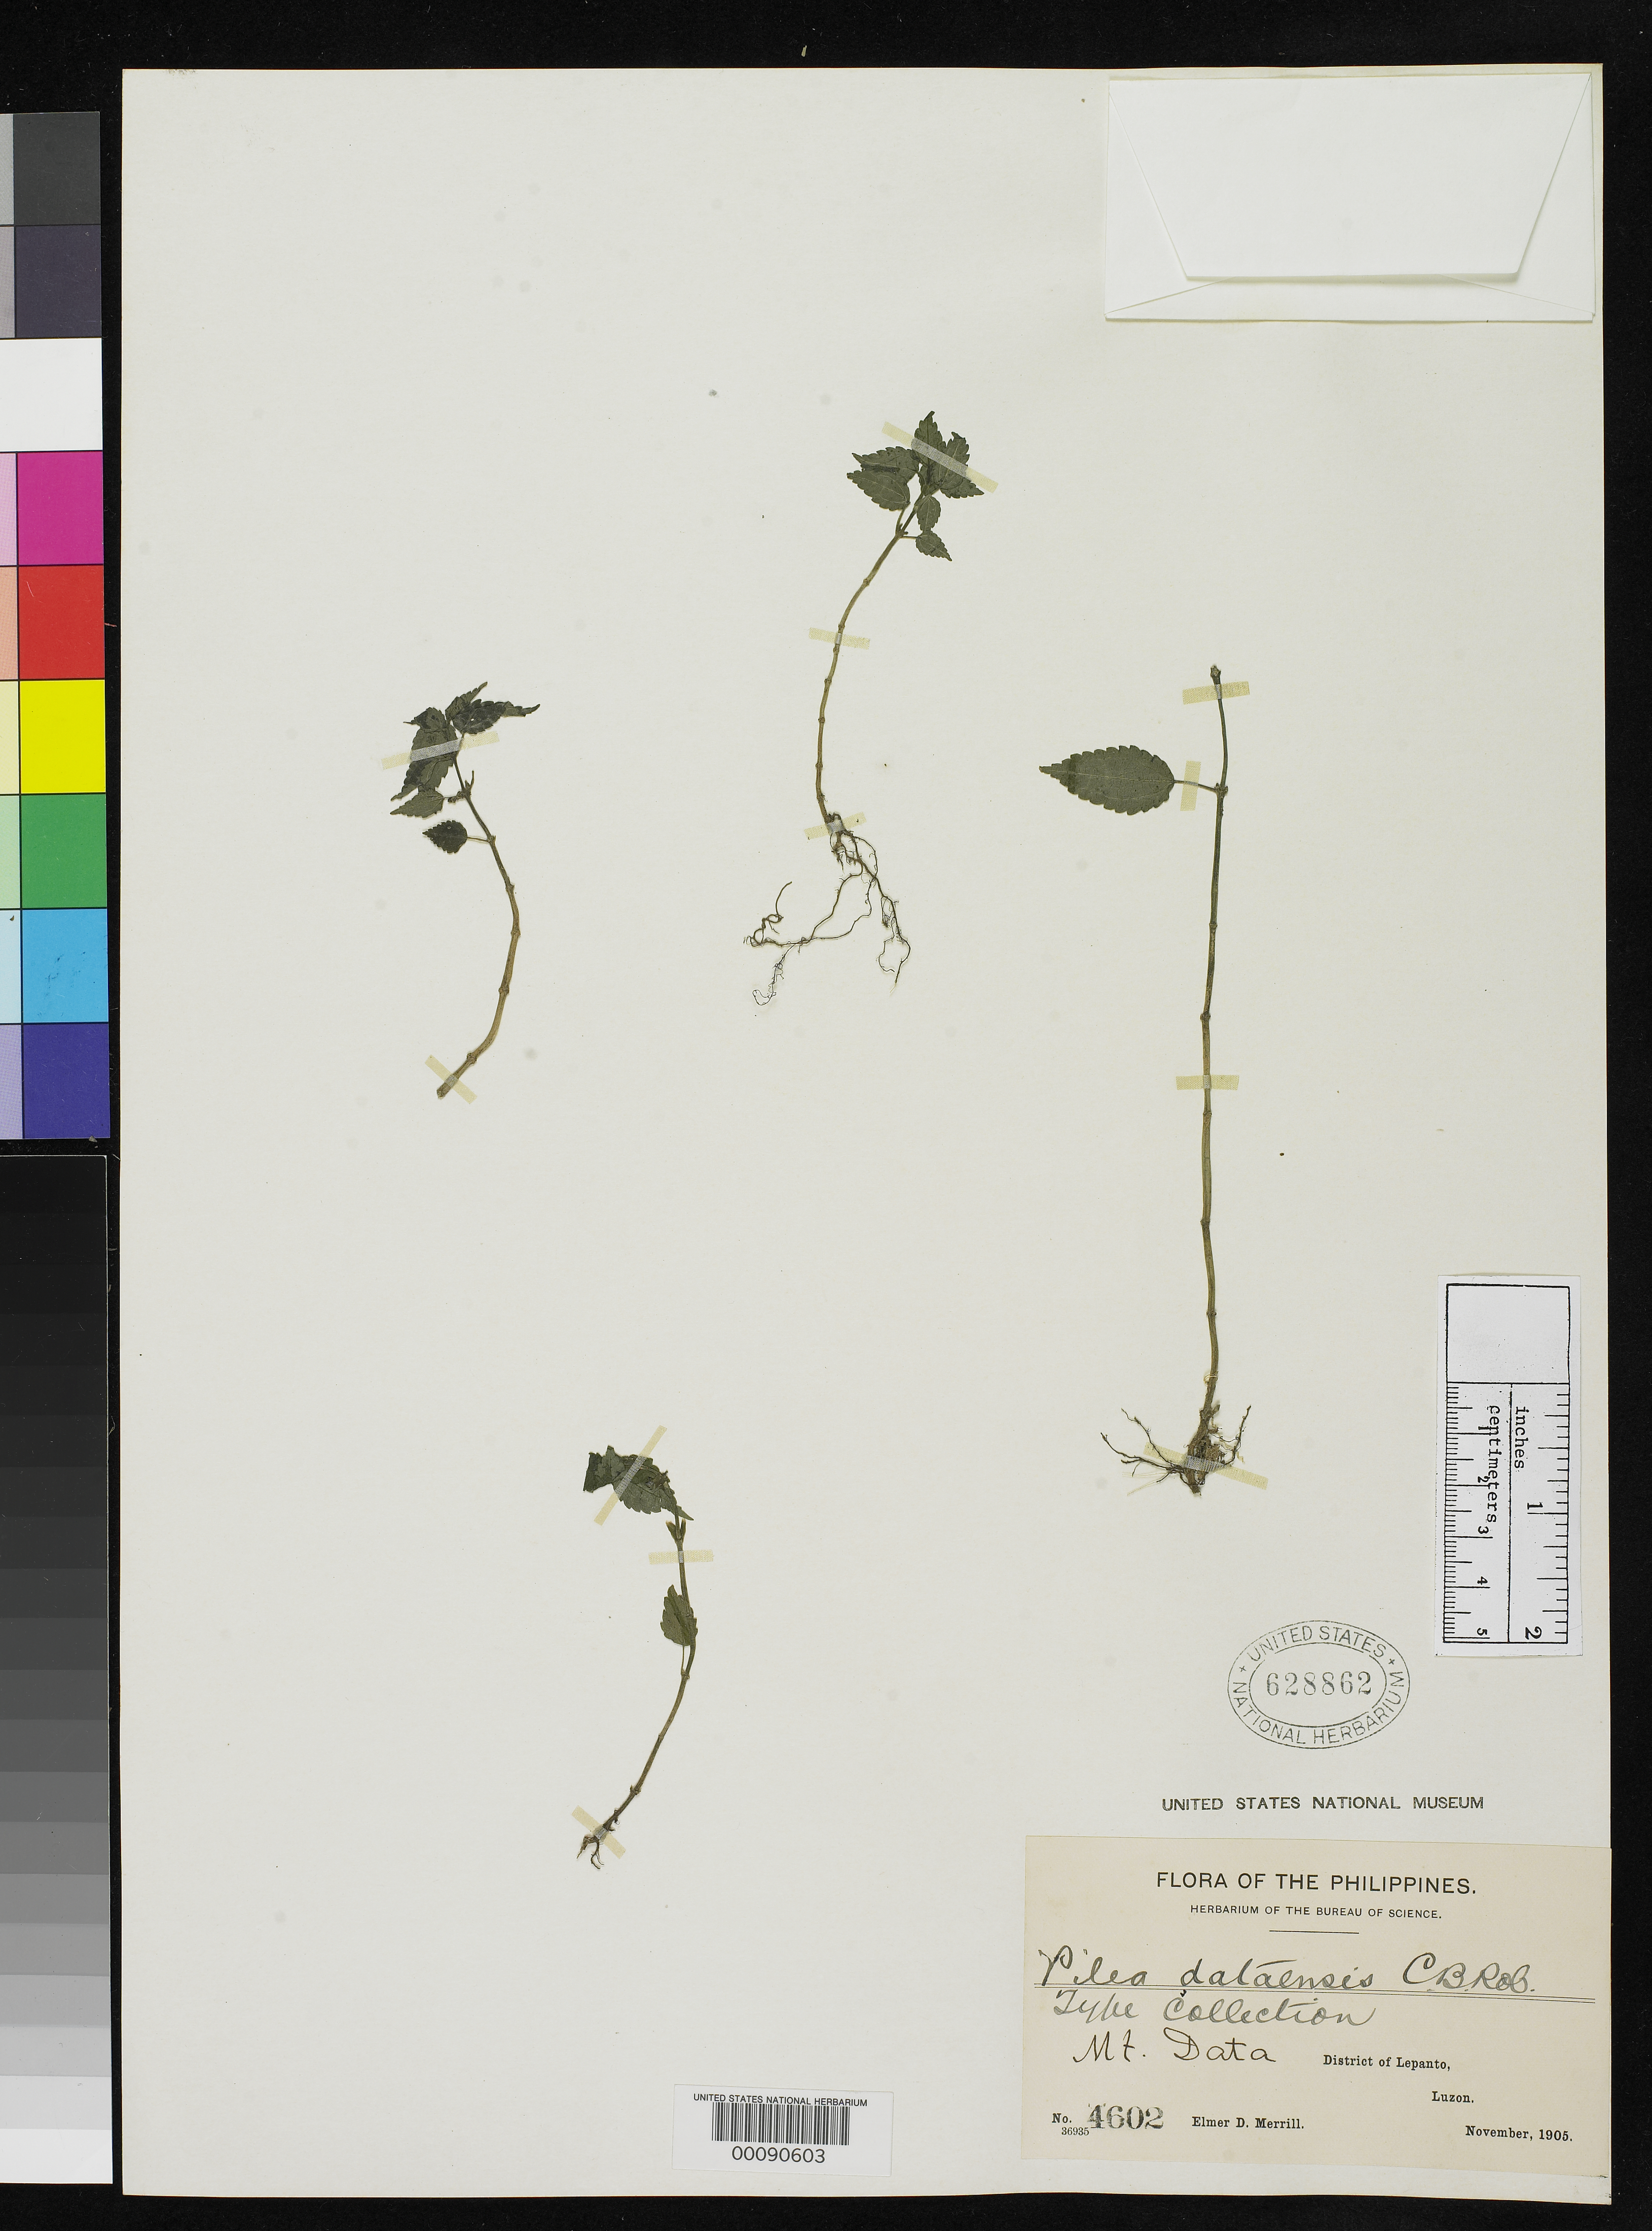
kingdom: Plantae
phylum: Tracheophyta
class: Magnoliopsida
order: Rosales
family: Urticaceae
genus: Pilea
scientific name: Pilea dataensis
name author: C.B. Rob.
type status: Isotype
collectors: E. D. Merrill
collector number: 4602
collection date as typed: Nov 1905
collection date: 1905-11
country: Philippines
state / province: Cordillera (Administrative Region)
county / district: Mountain province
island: Luzon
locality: Mt. Data. Lepanto.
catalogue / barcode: US 628862